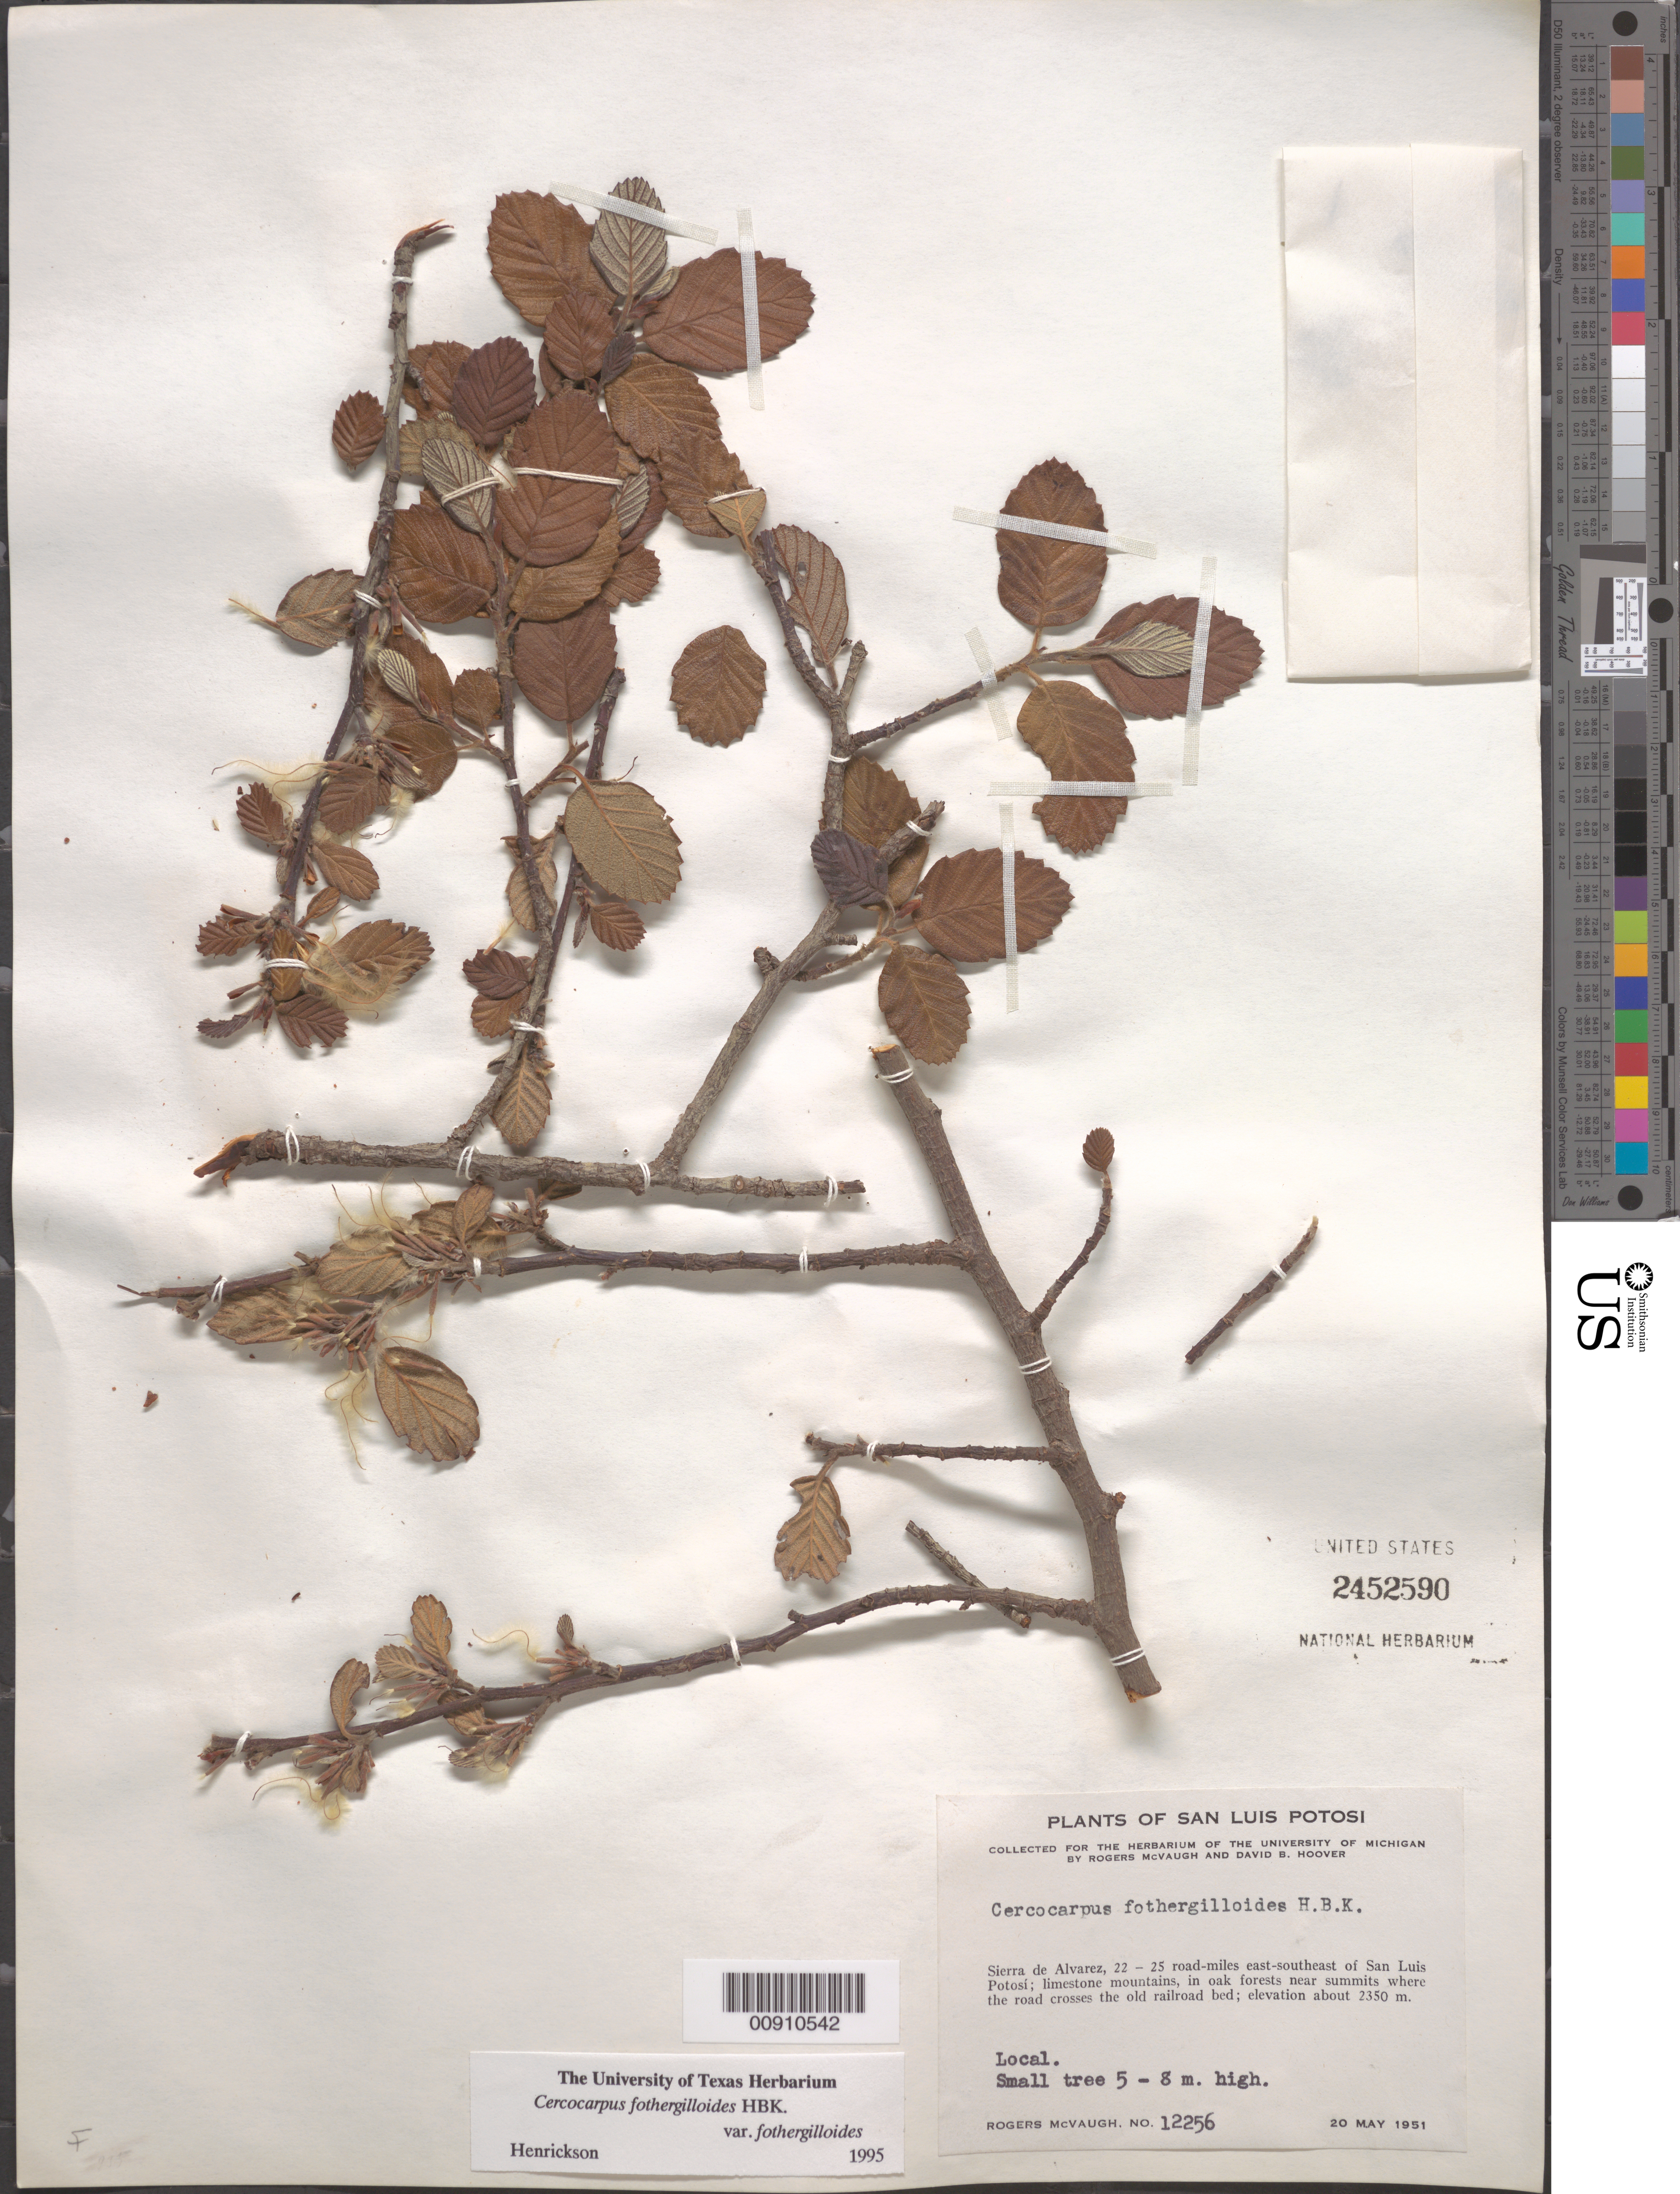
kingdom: Plantae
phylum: Tracheophyta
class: Magnoliopsida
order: Rosales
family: Rosaceae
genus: Cercocarpus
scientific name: Cercocarpus fothergilloides var. fothergilloides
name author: Kunth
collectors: R. McVaugh & D. B. Hoover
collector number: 12256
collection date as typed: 20 May 1951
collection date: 1951-05-20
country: Mexico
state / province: San Luis Potosí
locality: Sierra de Alvarez, 22-25 road miles east-southeast of San Luis Potosí; where the road crosses the old railroad bed.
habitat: Limestone mountains, in oak forests.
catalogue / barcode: US 2452590